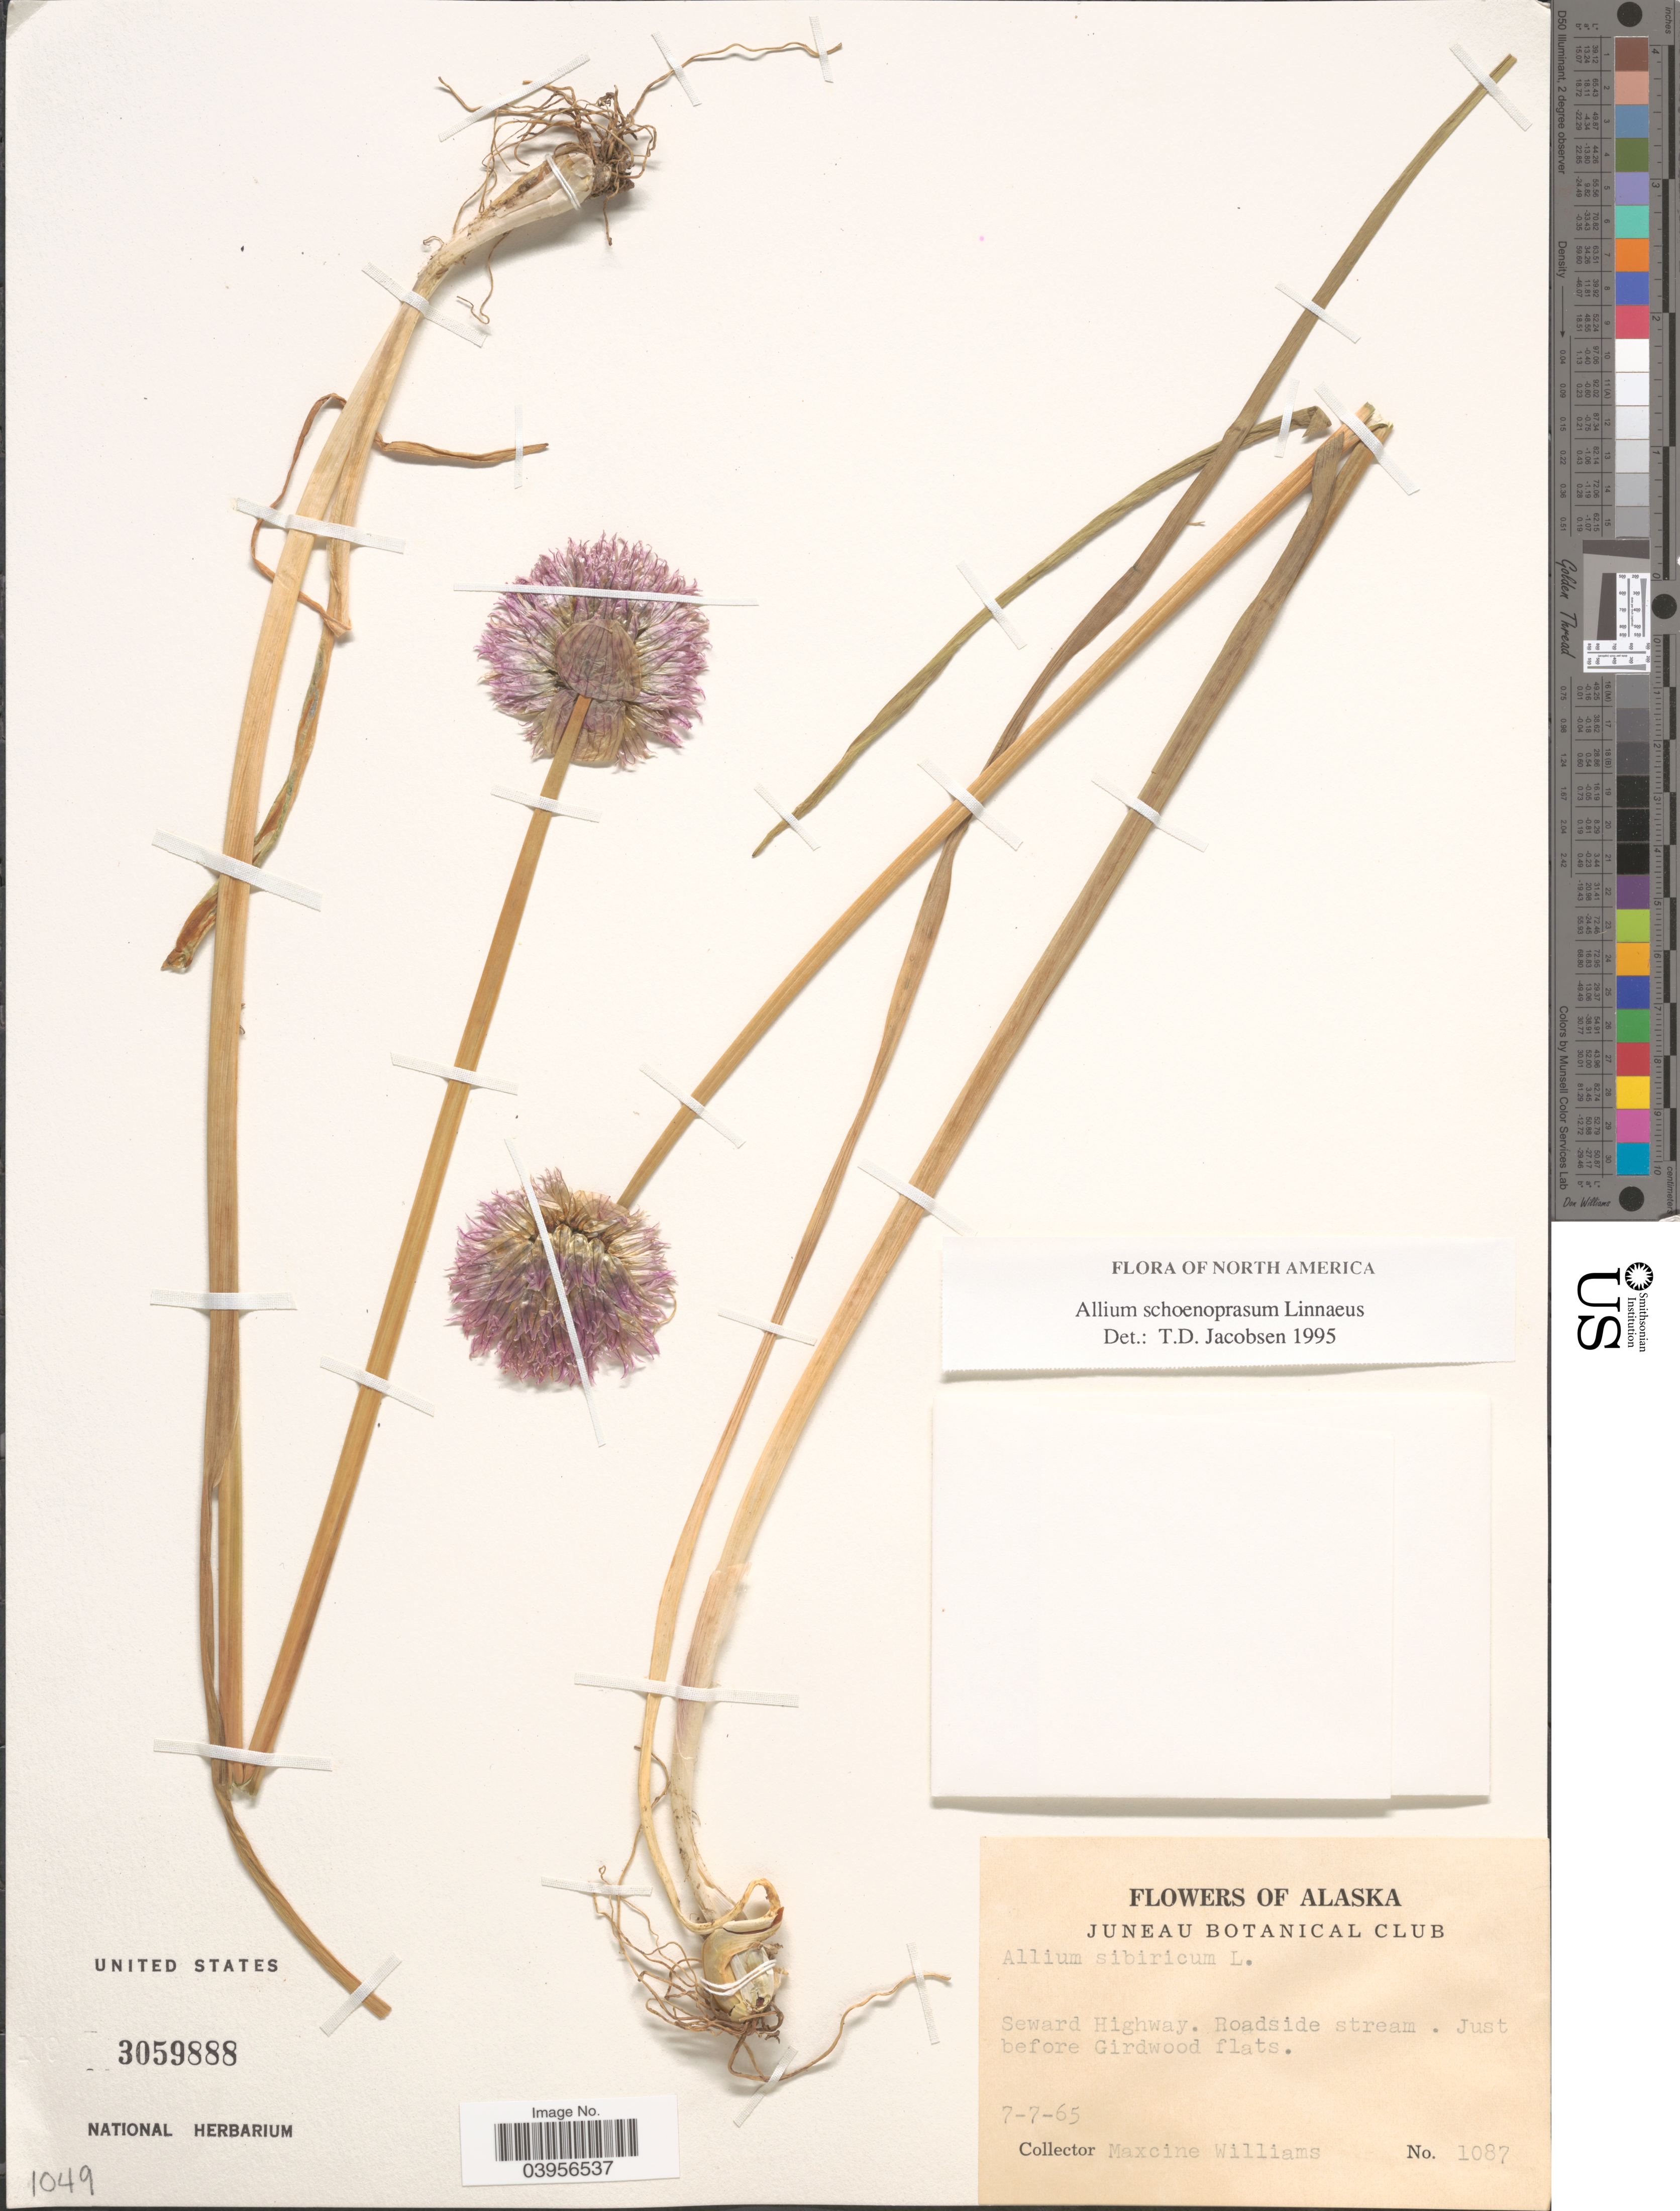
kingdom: Plantae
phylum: Tracheophyta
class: Liliopsida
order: Asparagales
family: Amaryllidaceae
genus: Allium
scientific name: Allium schoenoprasum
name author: L.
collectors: M. Williams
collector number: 1087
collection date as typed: Transcribed d/m/y: 7/7/65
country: United States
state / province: Alaska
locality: Seward Highway. Just before Girdwood flats.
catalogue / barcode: US 3059888